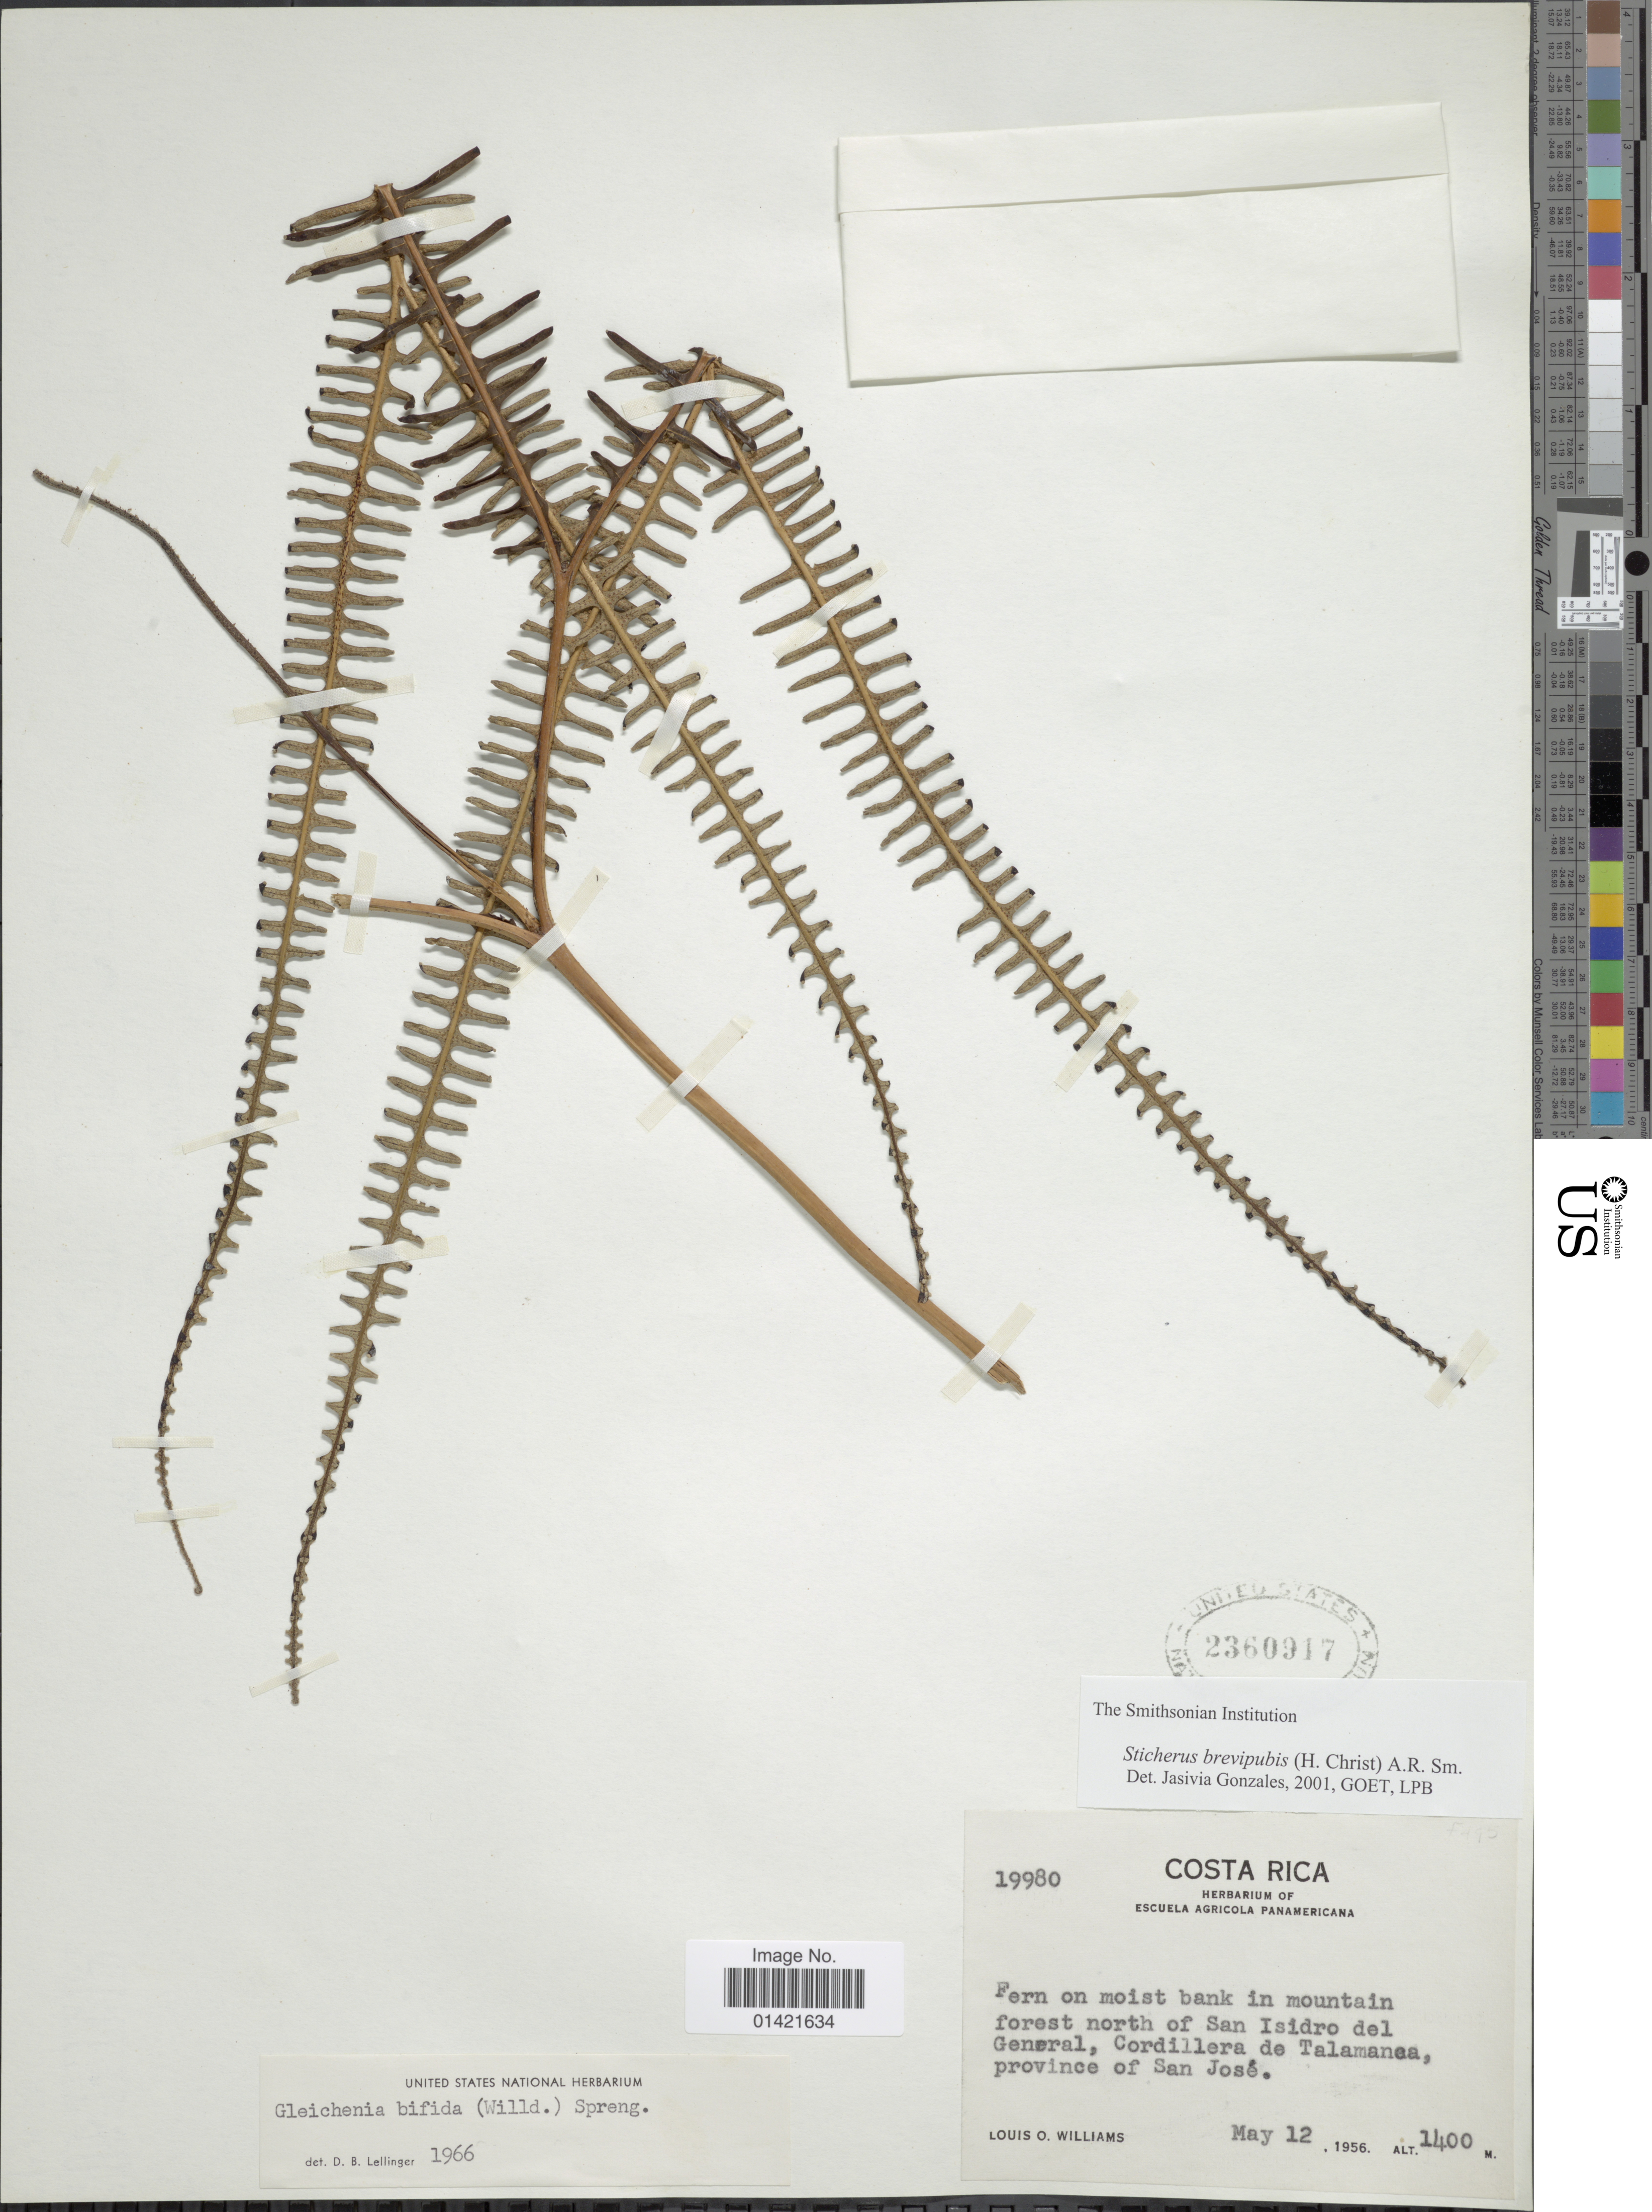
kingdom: Plantae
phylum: Tracheophyta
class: Polypodiopsida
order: Gleicheniales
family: Gleicheniaceae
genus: Sticherus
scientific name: Sticherus fulvus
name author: (Desv.) Ching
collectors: L. O. Williams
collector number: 19980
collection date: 1956-05-12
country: Costa Rica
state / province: San José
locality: In mountain forest north of San Isidro del General, Cordillera de Talamanca, province of San Jose.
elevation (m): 1400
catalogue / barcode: US 2360917